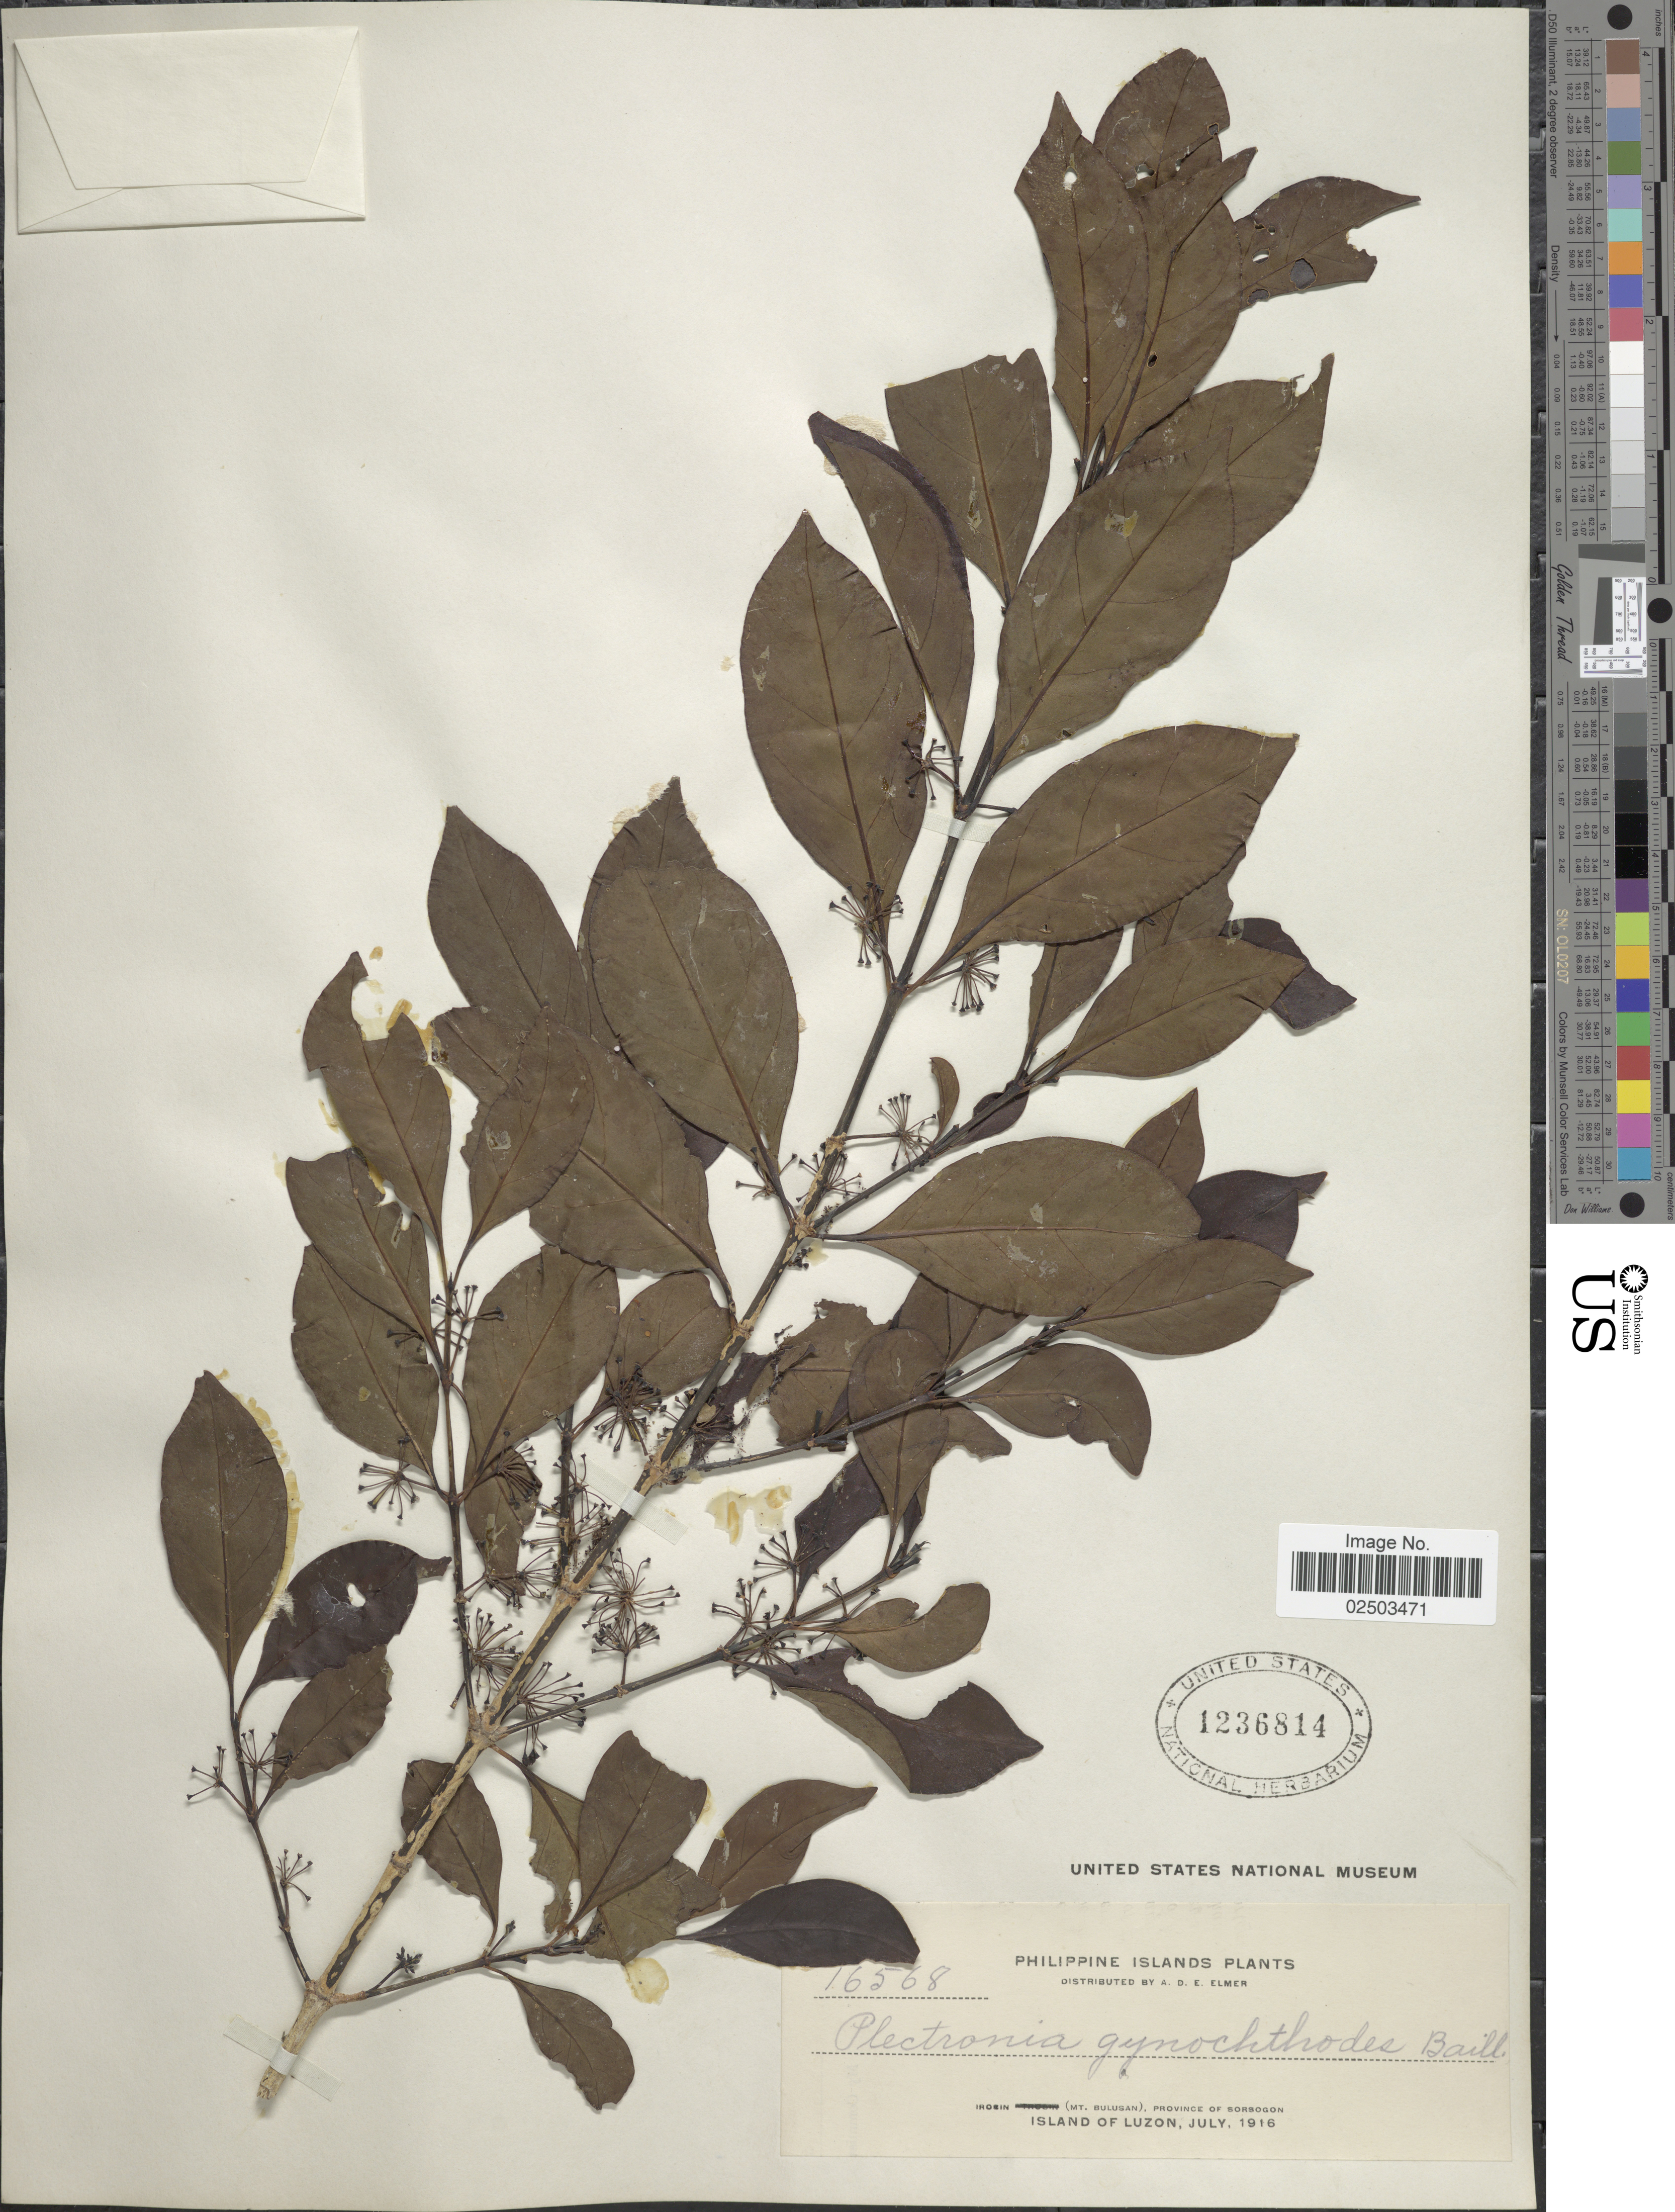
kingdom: Plantae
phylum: Tracheophyta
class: Magnoliopsida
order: Gentianales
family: Rubiaceae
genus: Canthium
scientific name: Canthium gynochthodes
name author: Baill.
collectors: A. D. E. Elmer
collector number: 16568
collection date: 1916-07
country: Philippines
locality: Philippine Islands, Irosin (Mt. Bulusan), Province of Sorsogon, Island of Luzon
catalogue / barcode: US 1236814